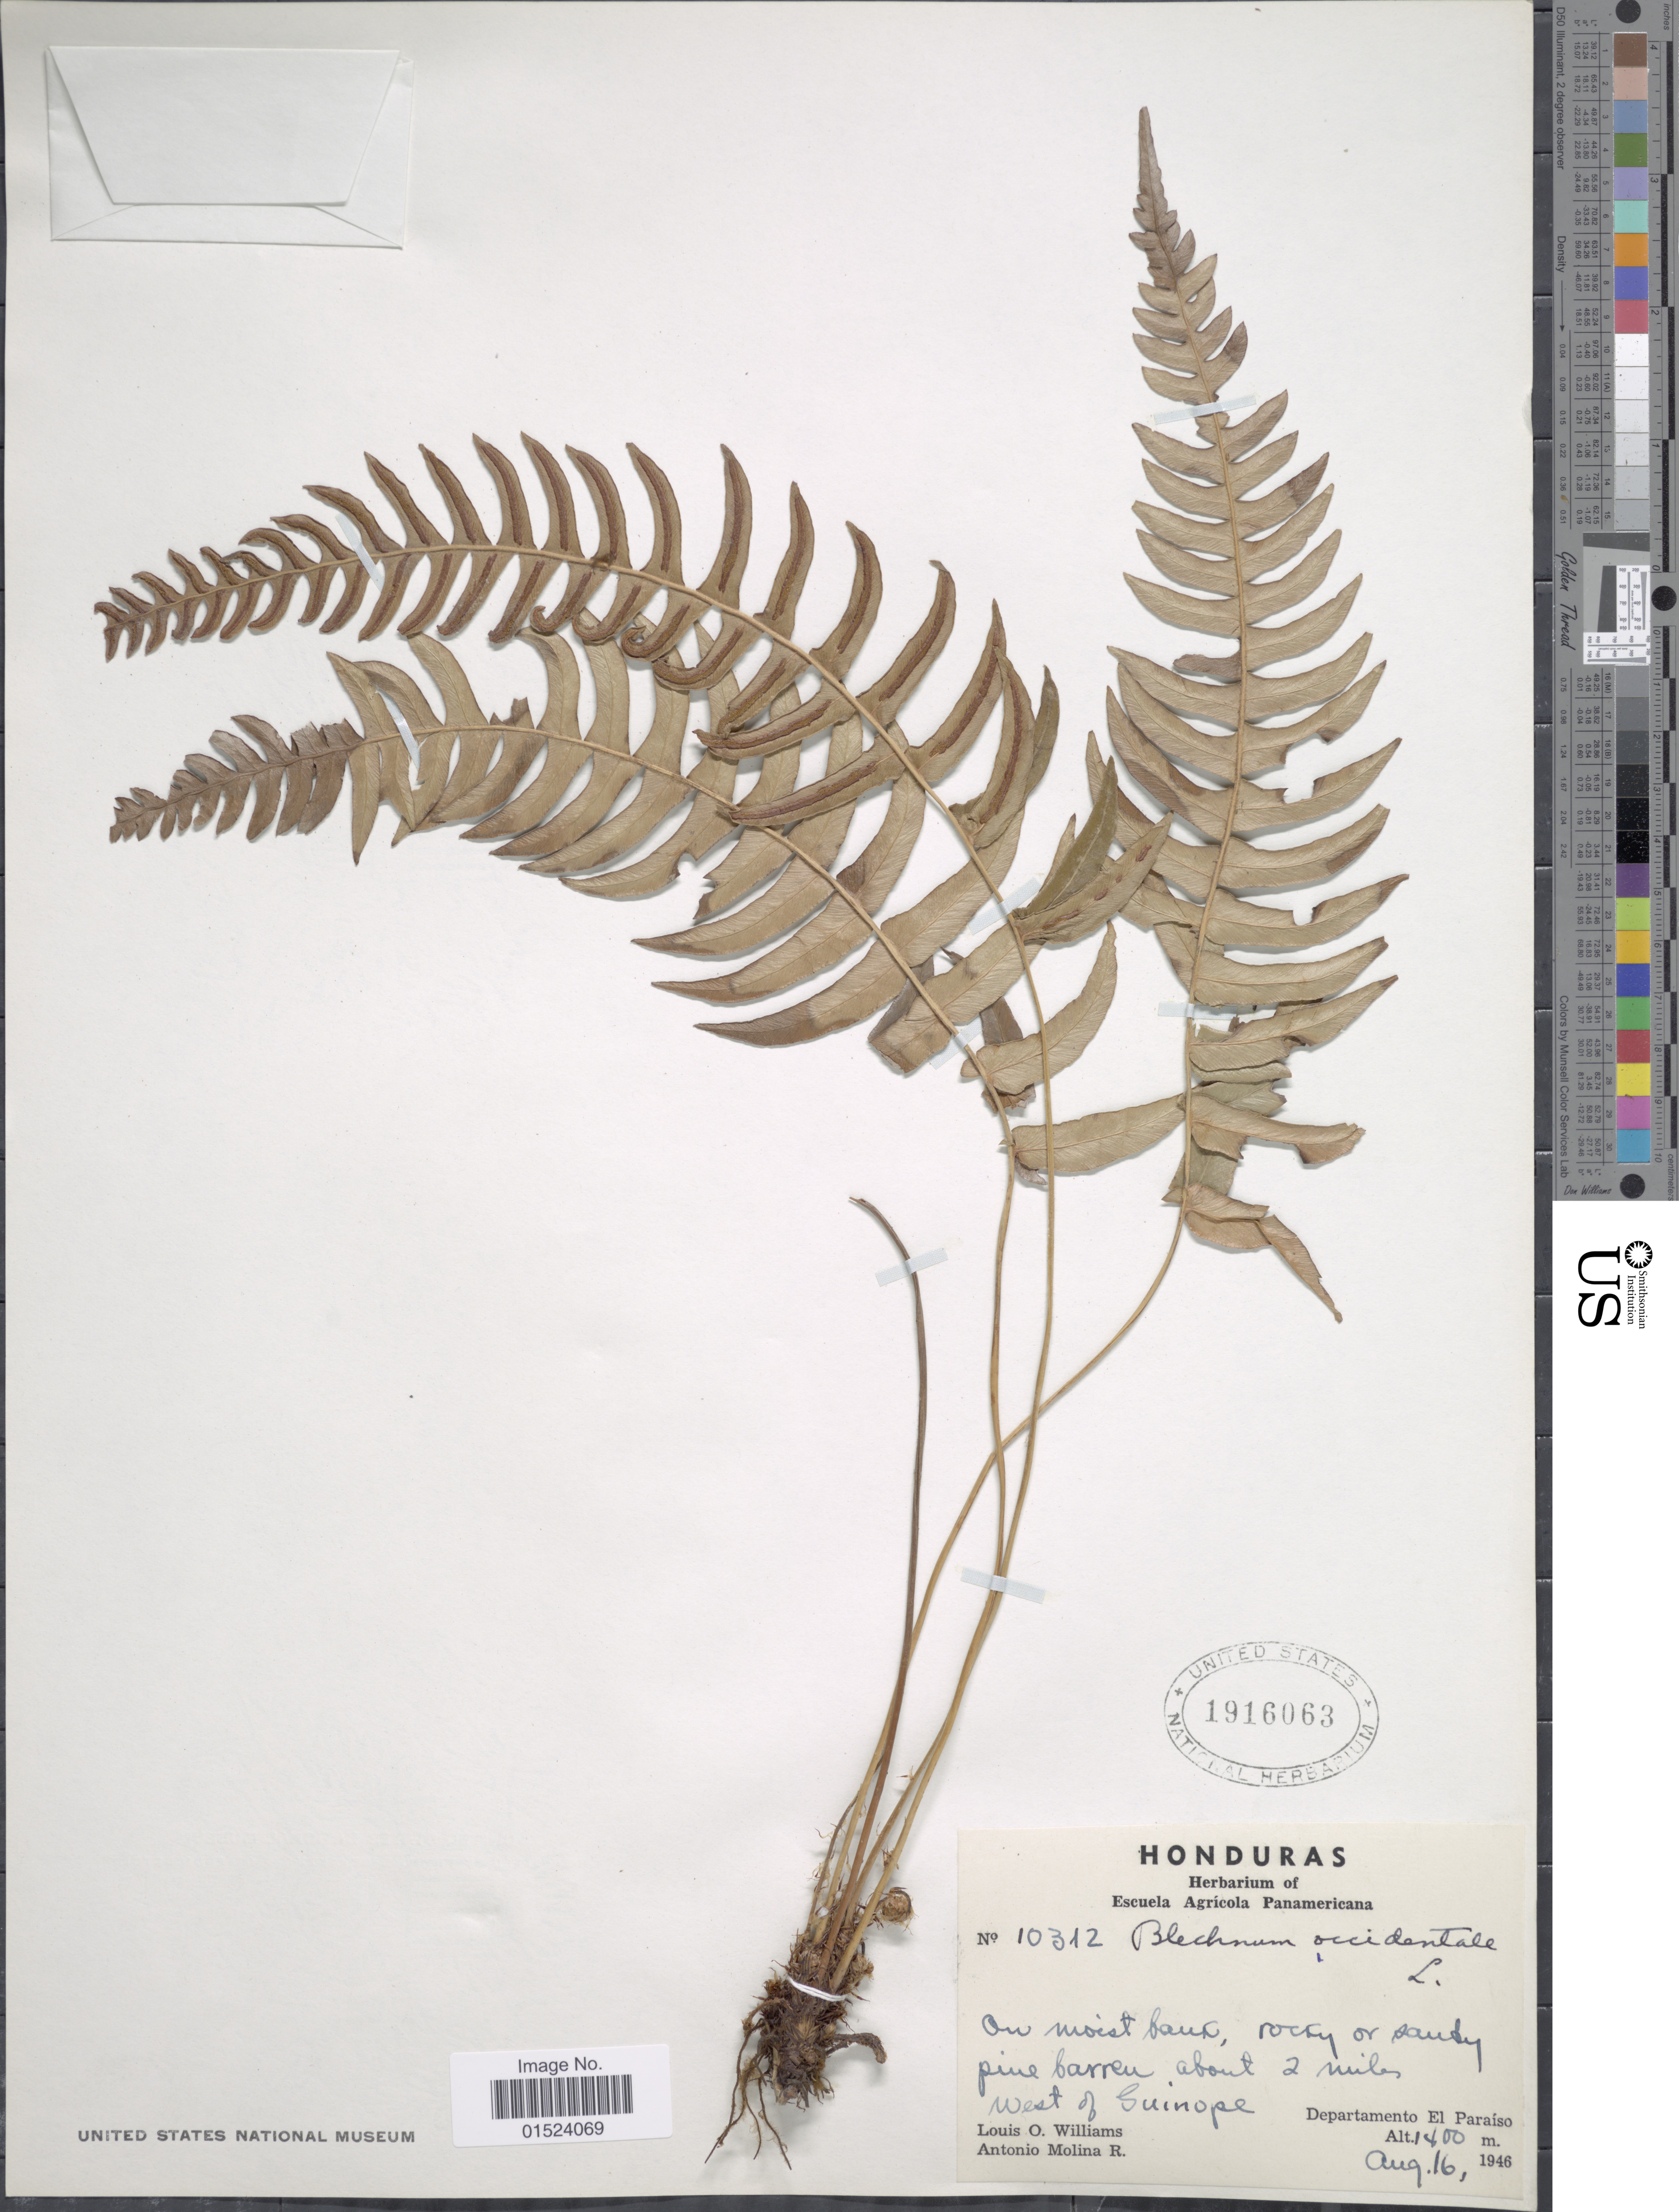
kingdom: Plantae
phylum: Tracheophyta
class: Polypodiopsida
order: Polypodiales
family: Blechnaceae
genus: Blechnum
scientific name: Blechnum glandulosum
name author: Link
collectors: L. O. Williams & A. Molina R.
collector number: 10312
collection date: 1946-08-16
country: Honduras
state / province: El Paraíso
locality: About 2 miles west of Guinope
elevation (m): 1400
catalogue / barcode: US 1916063